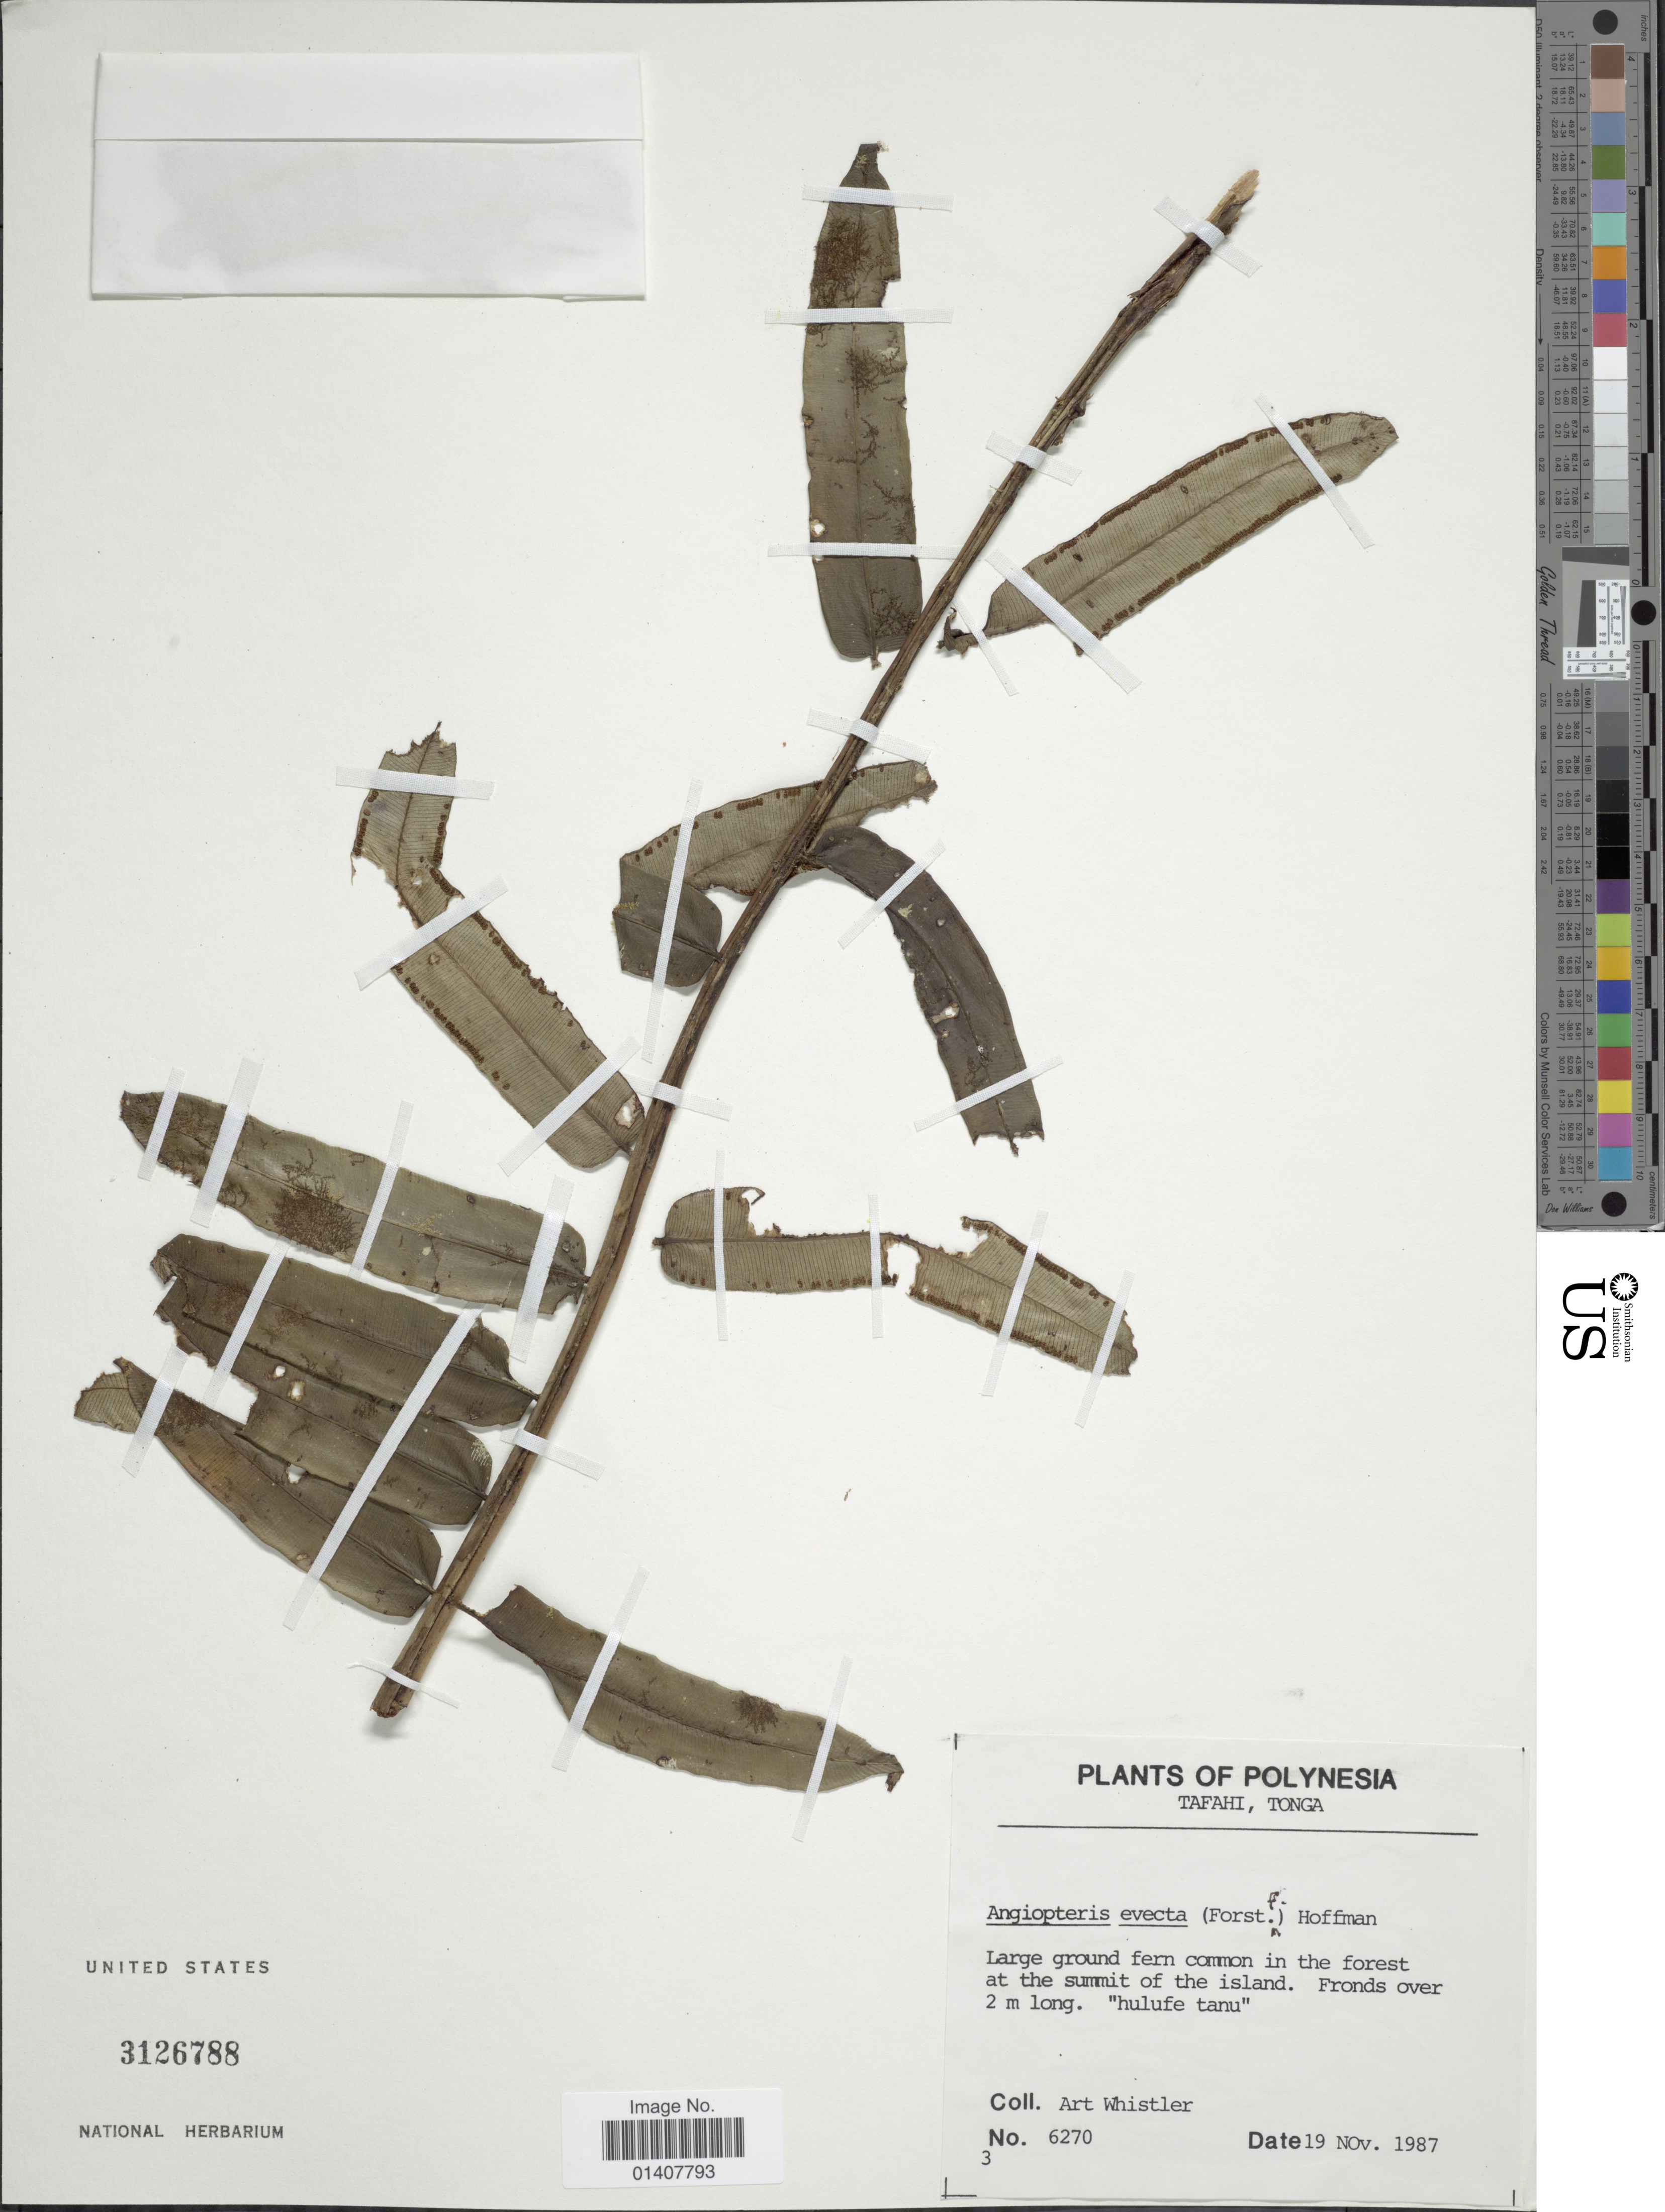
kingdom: Plantae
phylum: Tracheophyta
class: Polypodiopsida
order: Marattiales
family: Marattiaceae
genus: Angiopteris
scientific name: Angiopteris evecta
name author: (G. Forst.) Hoffm.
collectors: A. Whistler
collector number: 6270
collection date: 1987-11-19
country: Tonga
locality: Tafahi, Tonga, Polynesia, large ground fern common in the forest at the summit of the island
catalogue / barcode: US 3126788